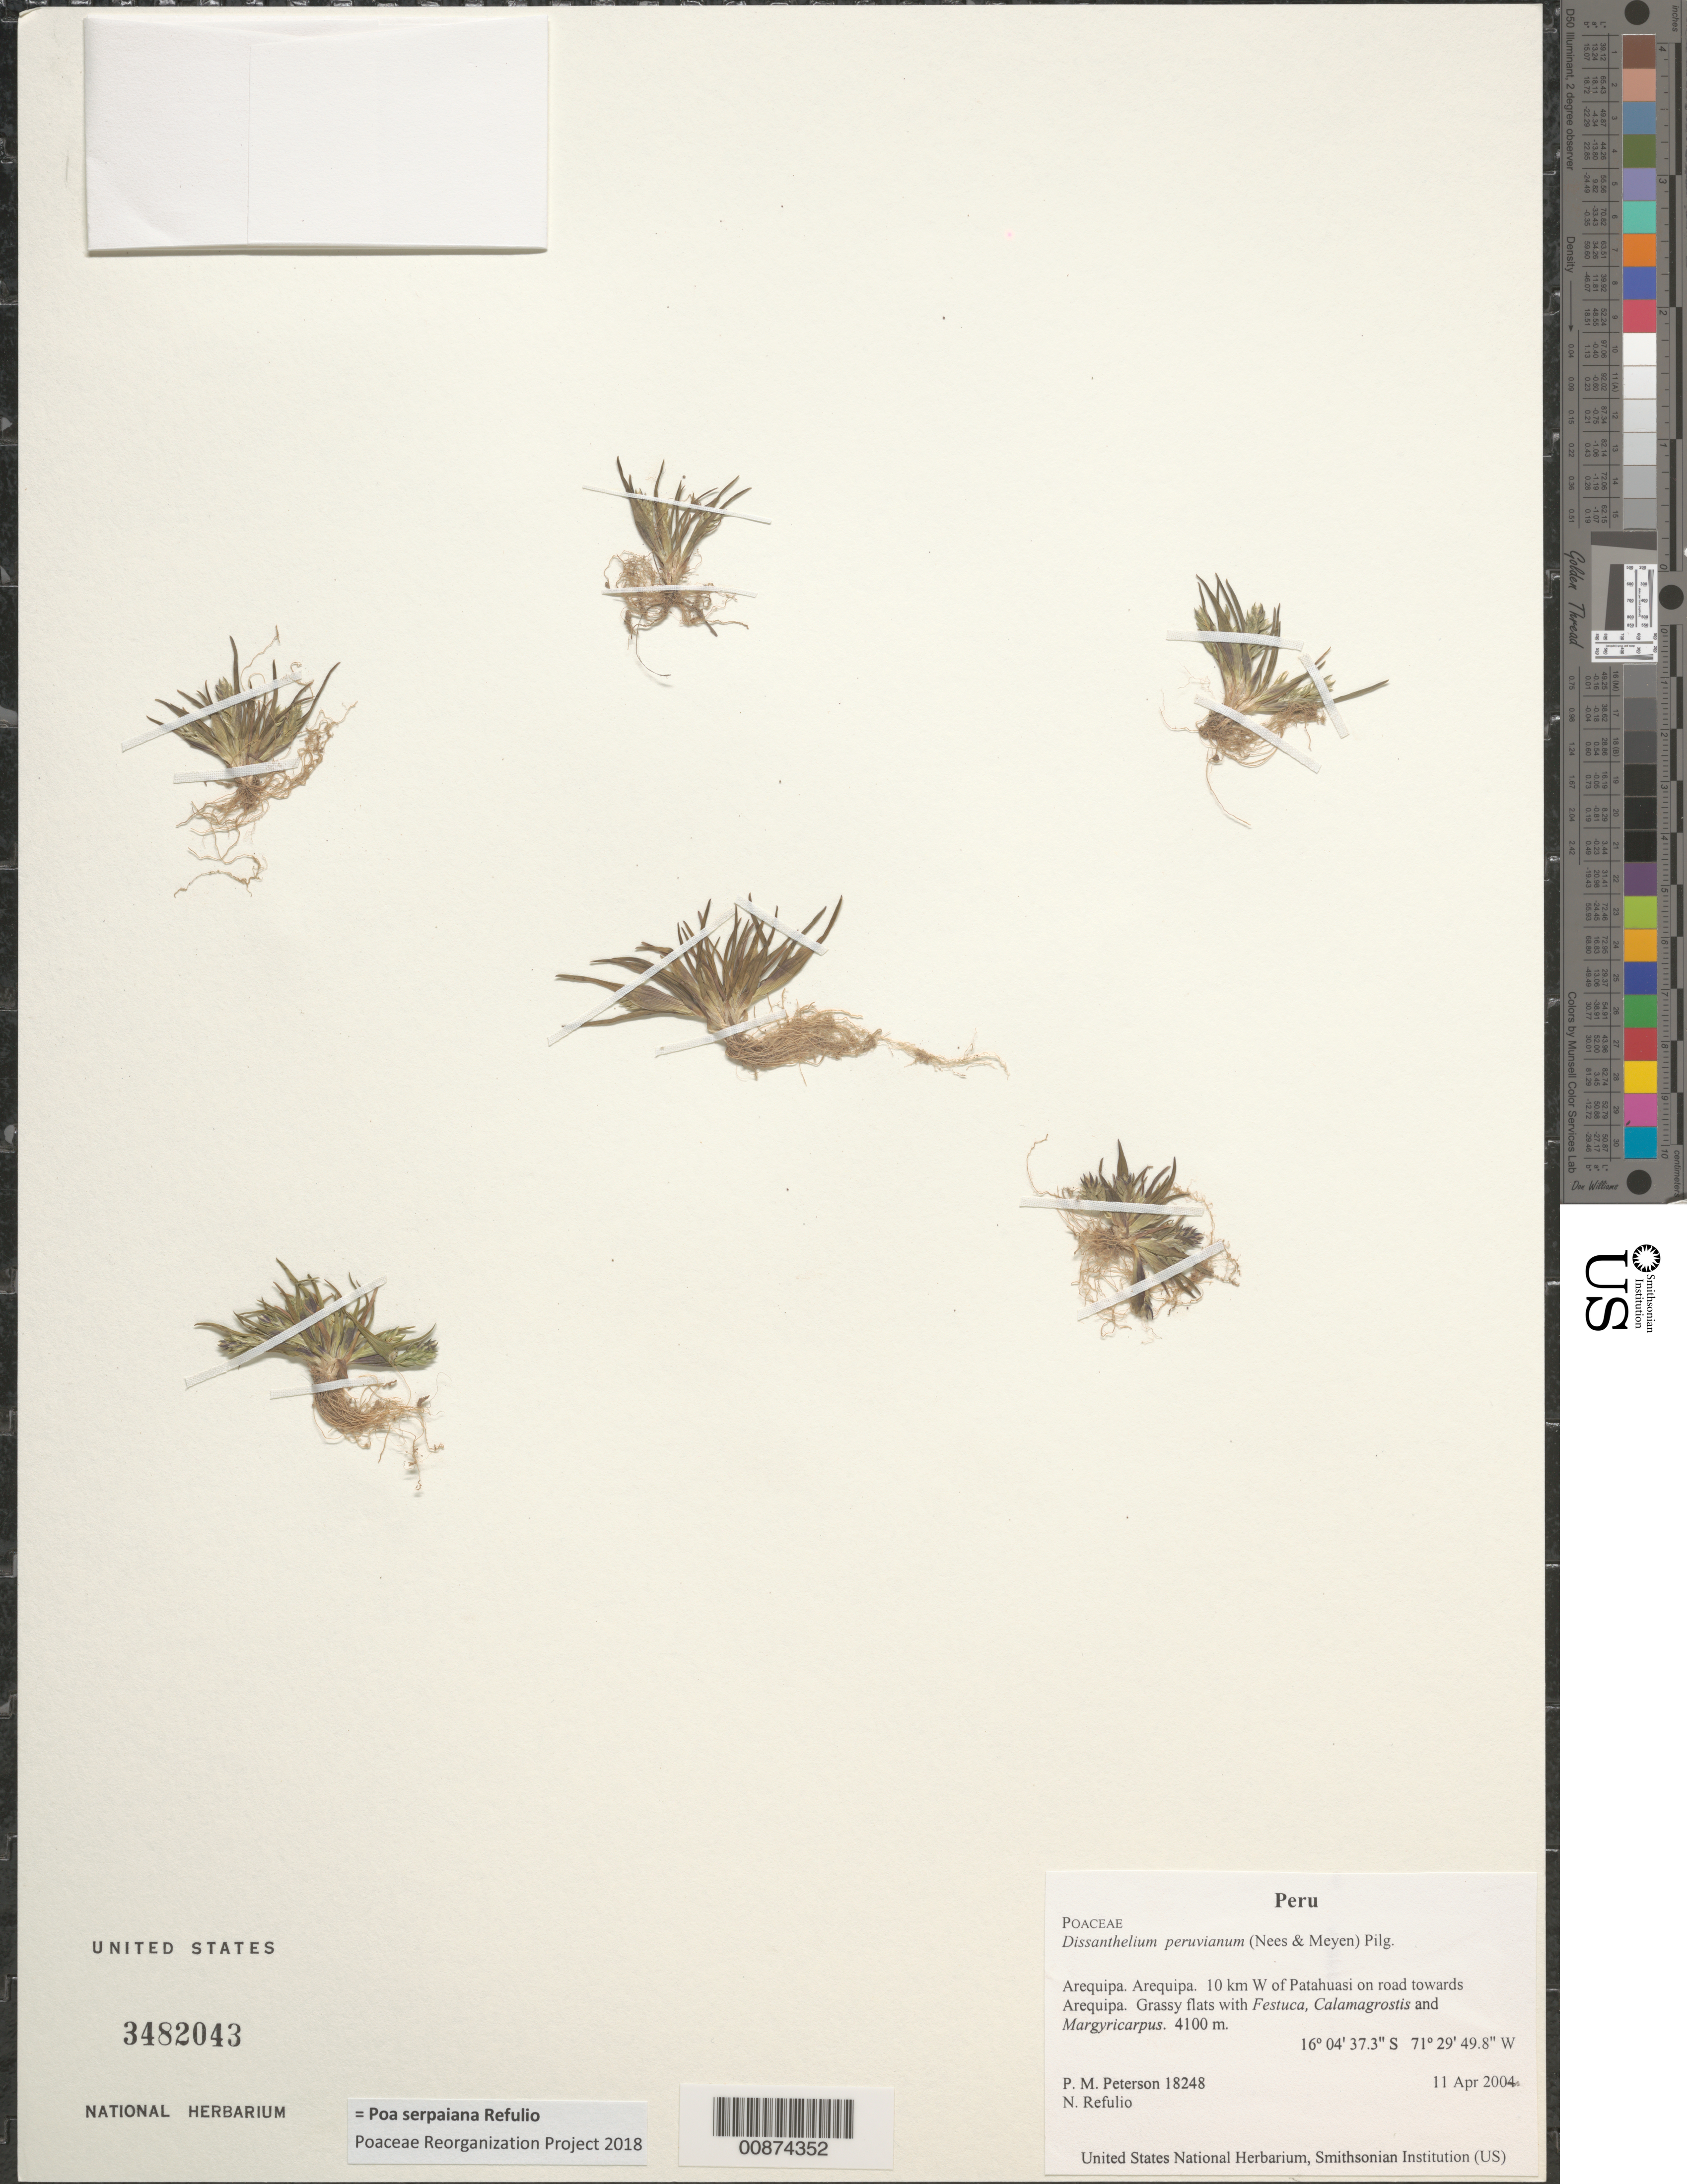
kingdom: Plantae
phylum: Tracheophyta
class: Liliopsida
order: Poales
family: Poaceae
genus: Poa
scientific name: Poa serpaiana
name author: Refulio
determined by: Poaceae Reorganization Project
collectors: P. M. Peterson & N. Refulio-Rodríguez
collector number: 18248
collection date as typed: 11 Apr 2004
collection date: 2004-04-11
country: Peru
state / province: Arequipa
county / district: Arequipa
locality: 10 km W of Patahuasi on road towards Arequipa. Grassy flats with Festuca, Calamagrostis and Margyricarpus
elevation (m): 4100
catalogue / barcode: US 3482043